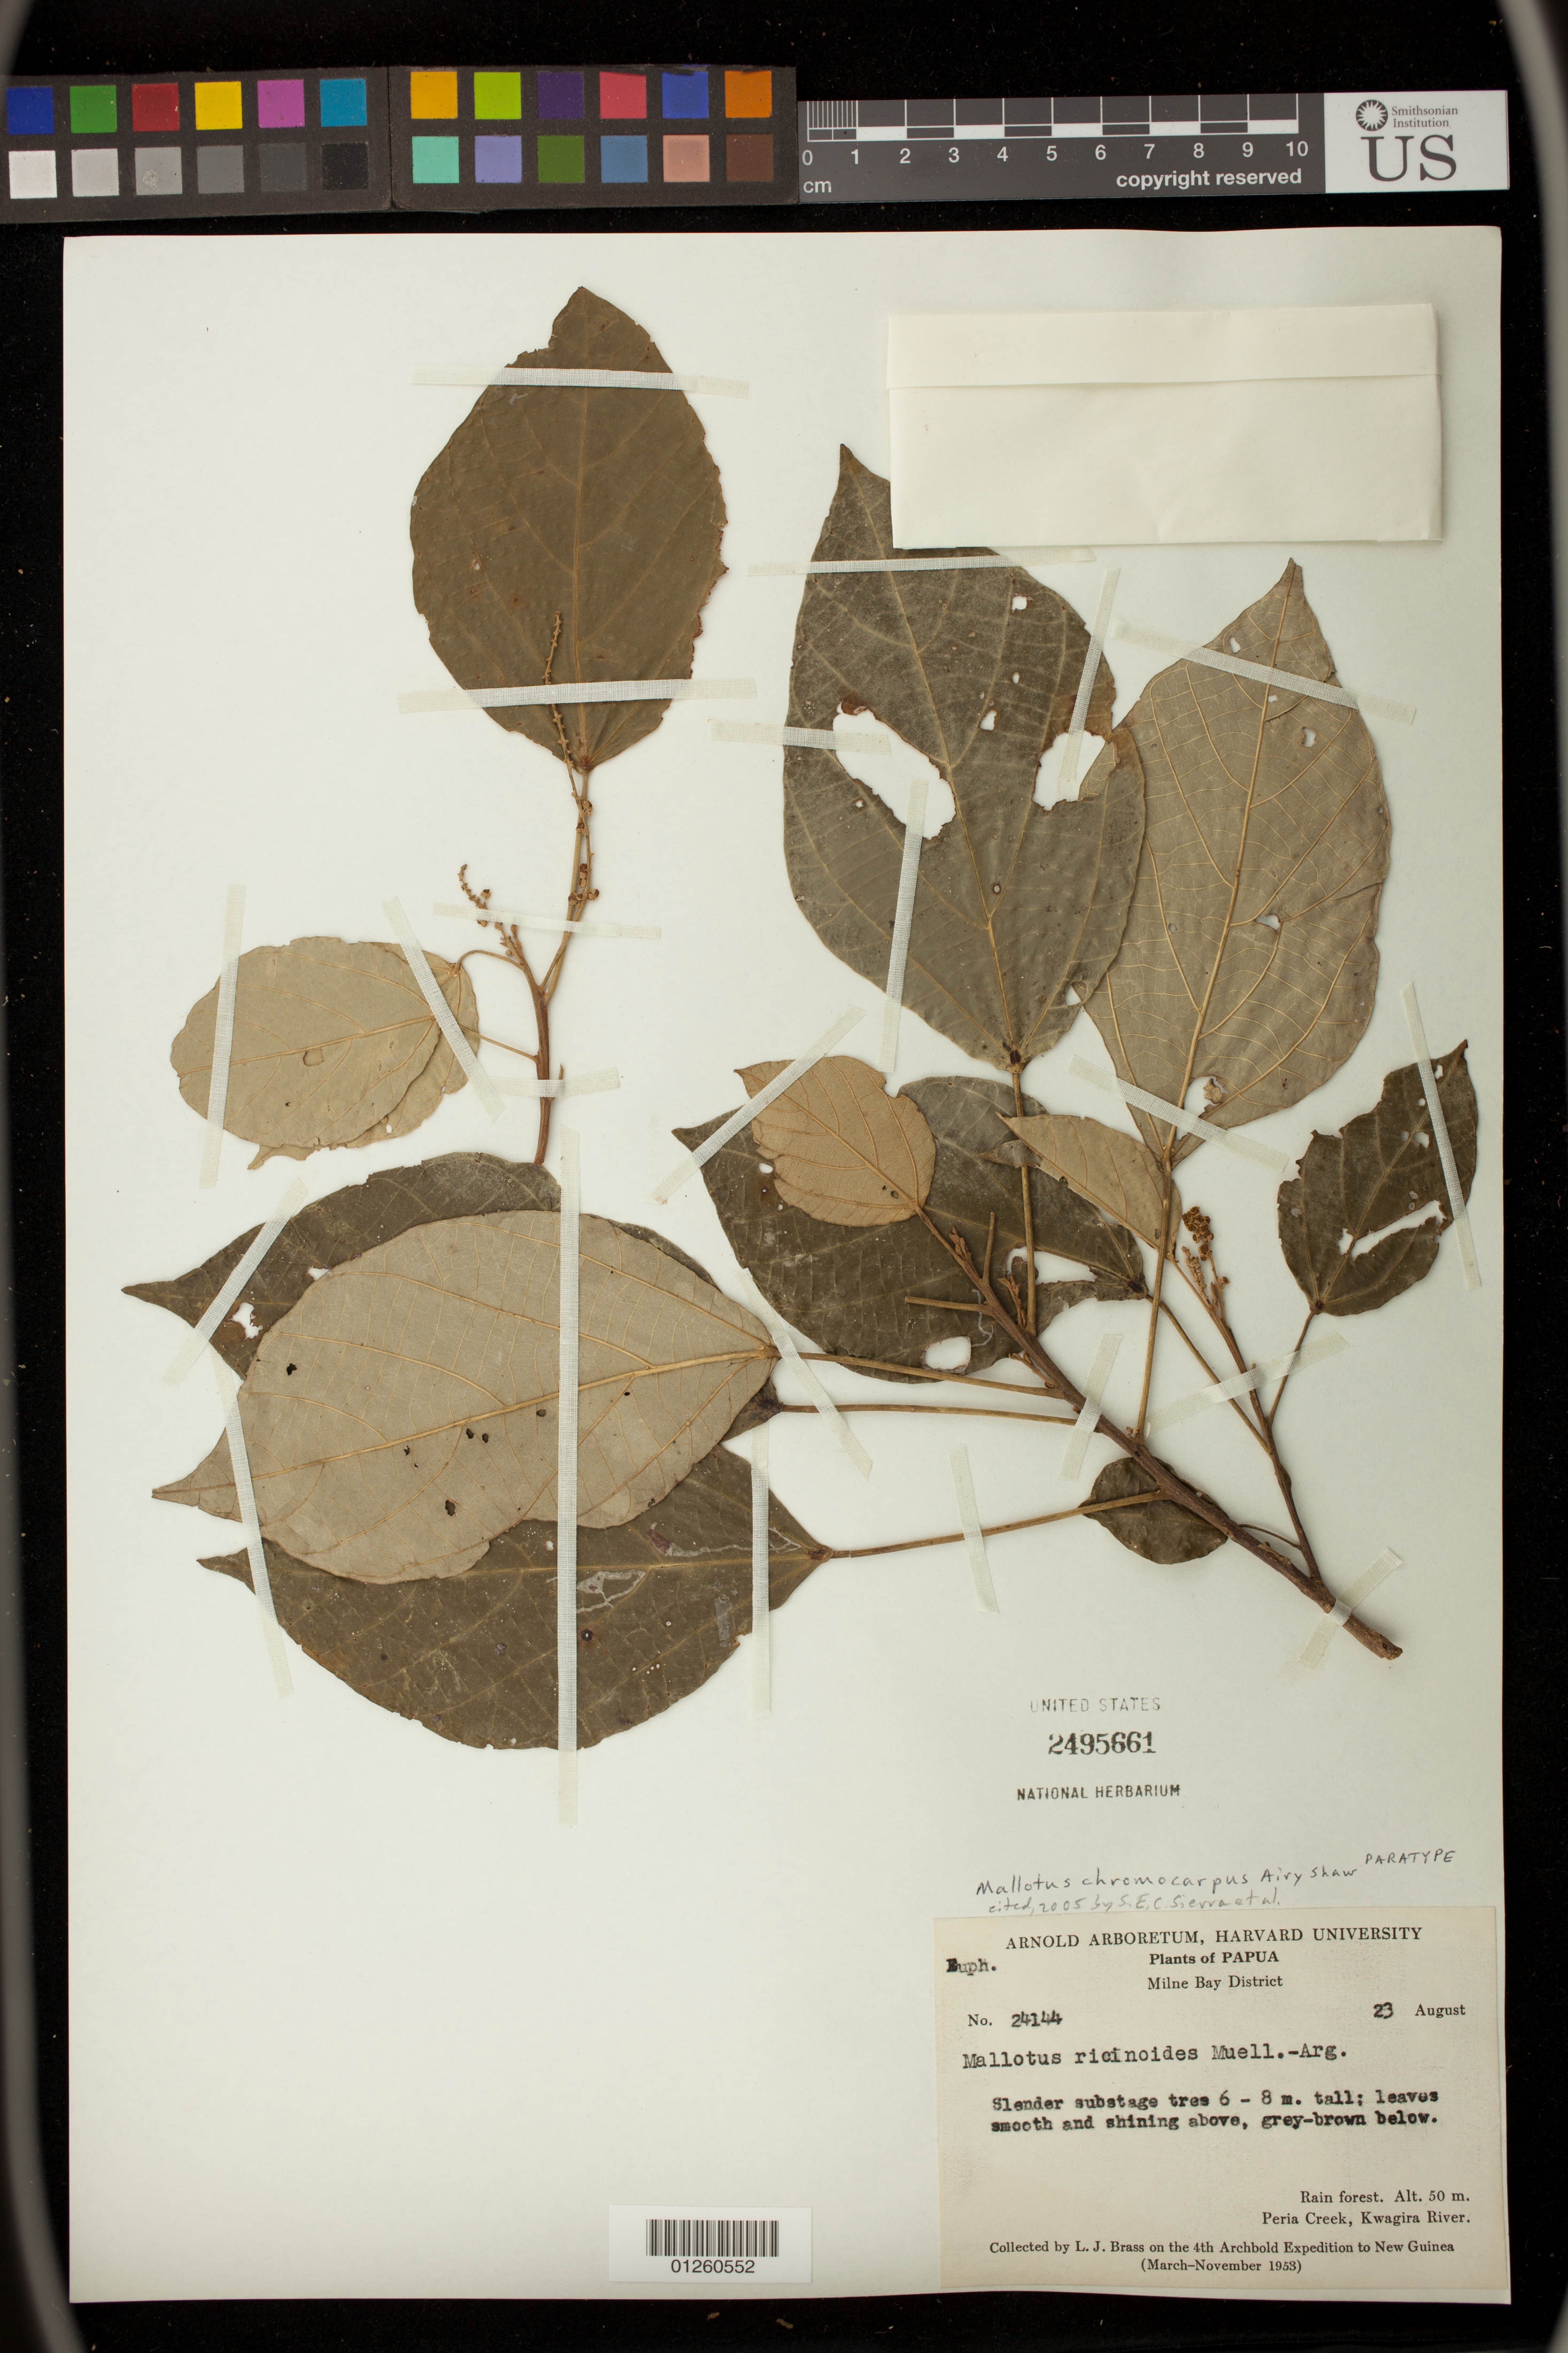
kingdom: Plantae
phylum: Tracheophyta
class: Magnoliopsida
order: Malpighiales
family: Euphorbiaceae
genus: Mallotus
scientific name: Mallotus chromocarpus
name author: Airy Shaw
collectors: L. J. Brass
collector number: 24144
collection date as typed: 23 Aug 1953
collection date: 1953-08-23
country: Papua New Guinea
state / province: Milne Bay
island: New Guinea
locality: Peria creek, kwagira river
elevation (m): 50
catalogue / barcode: US 2495661